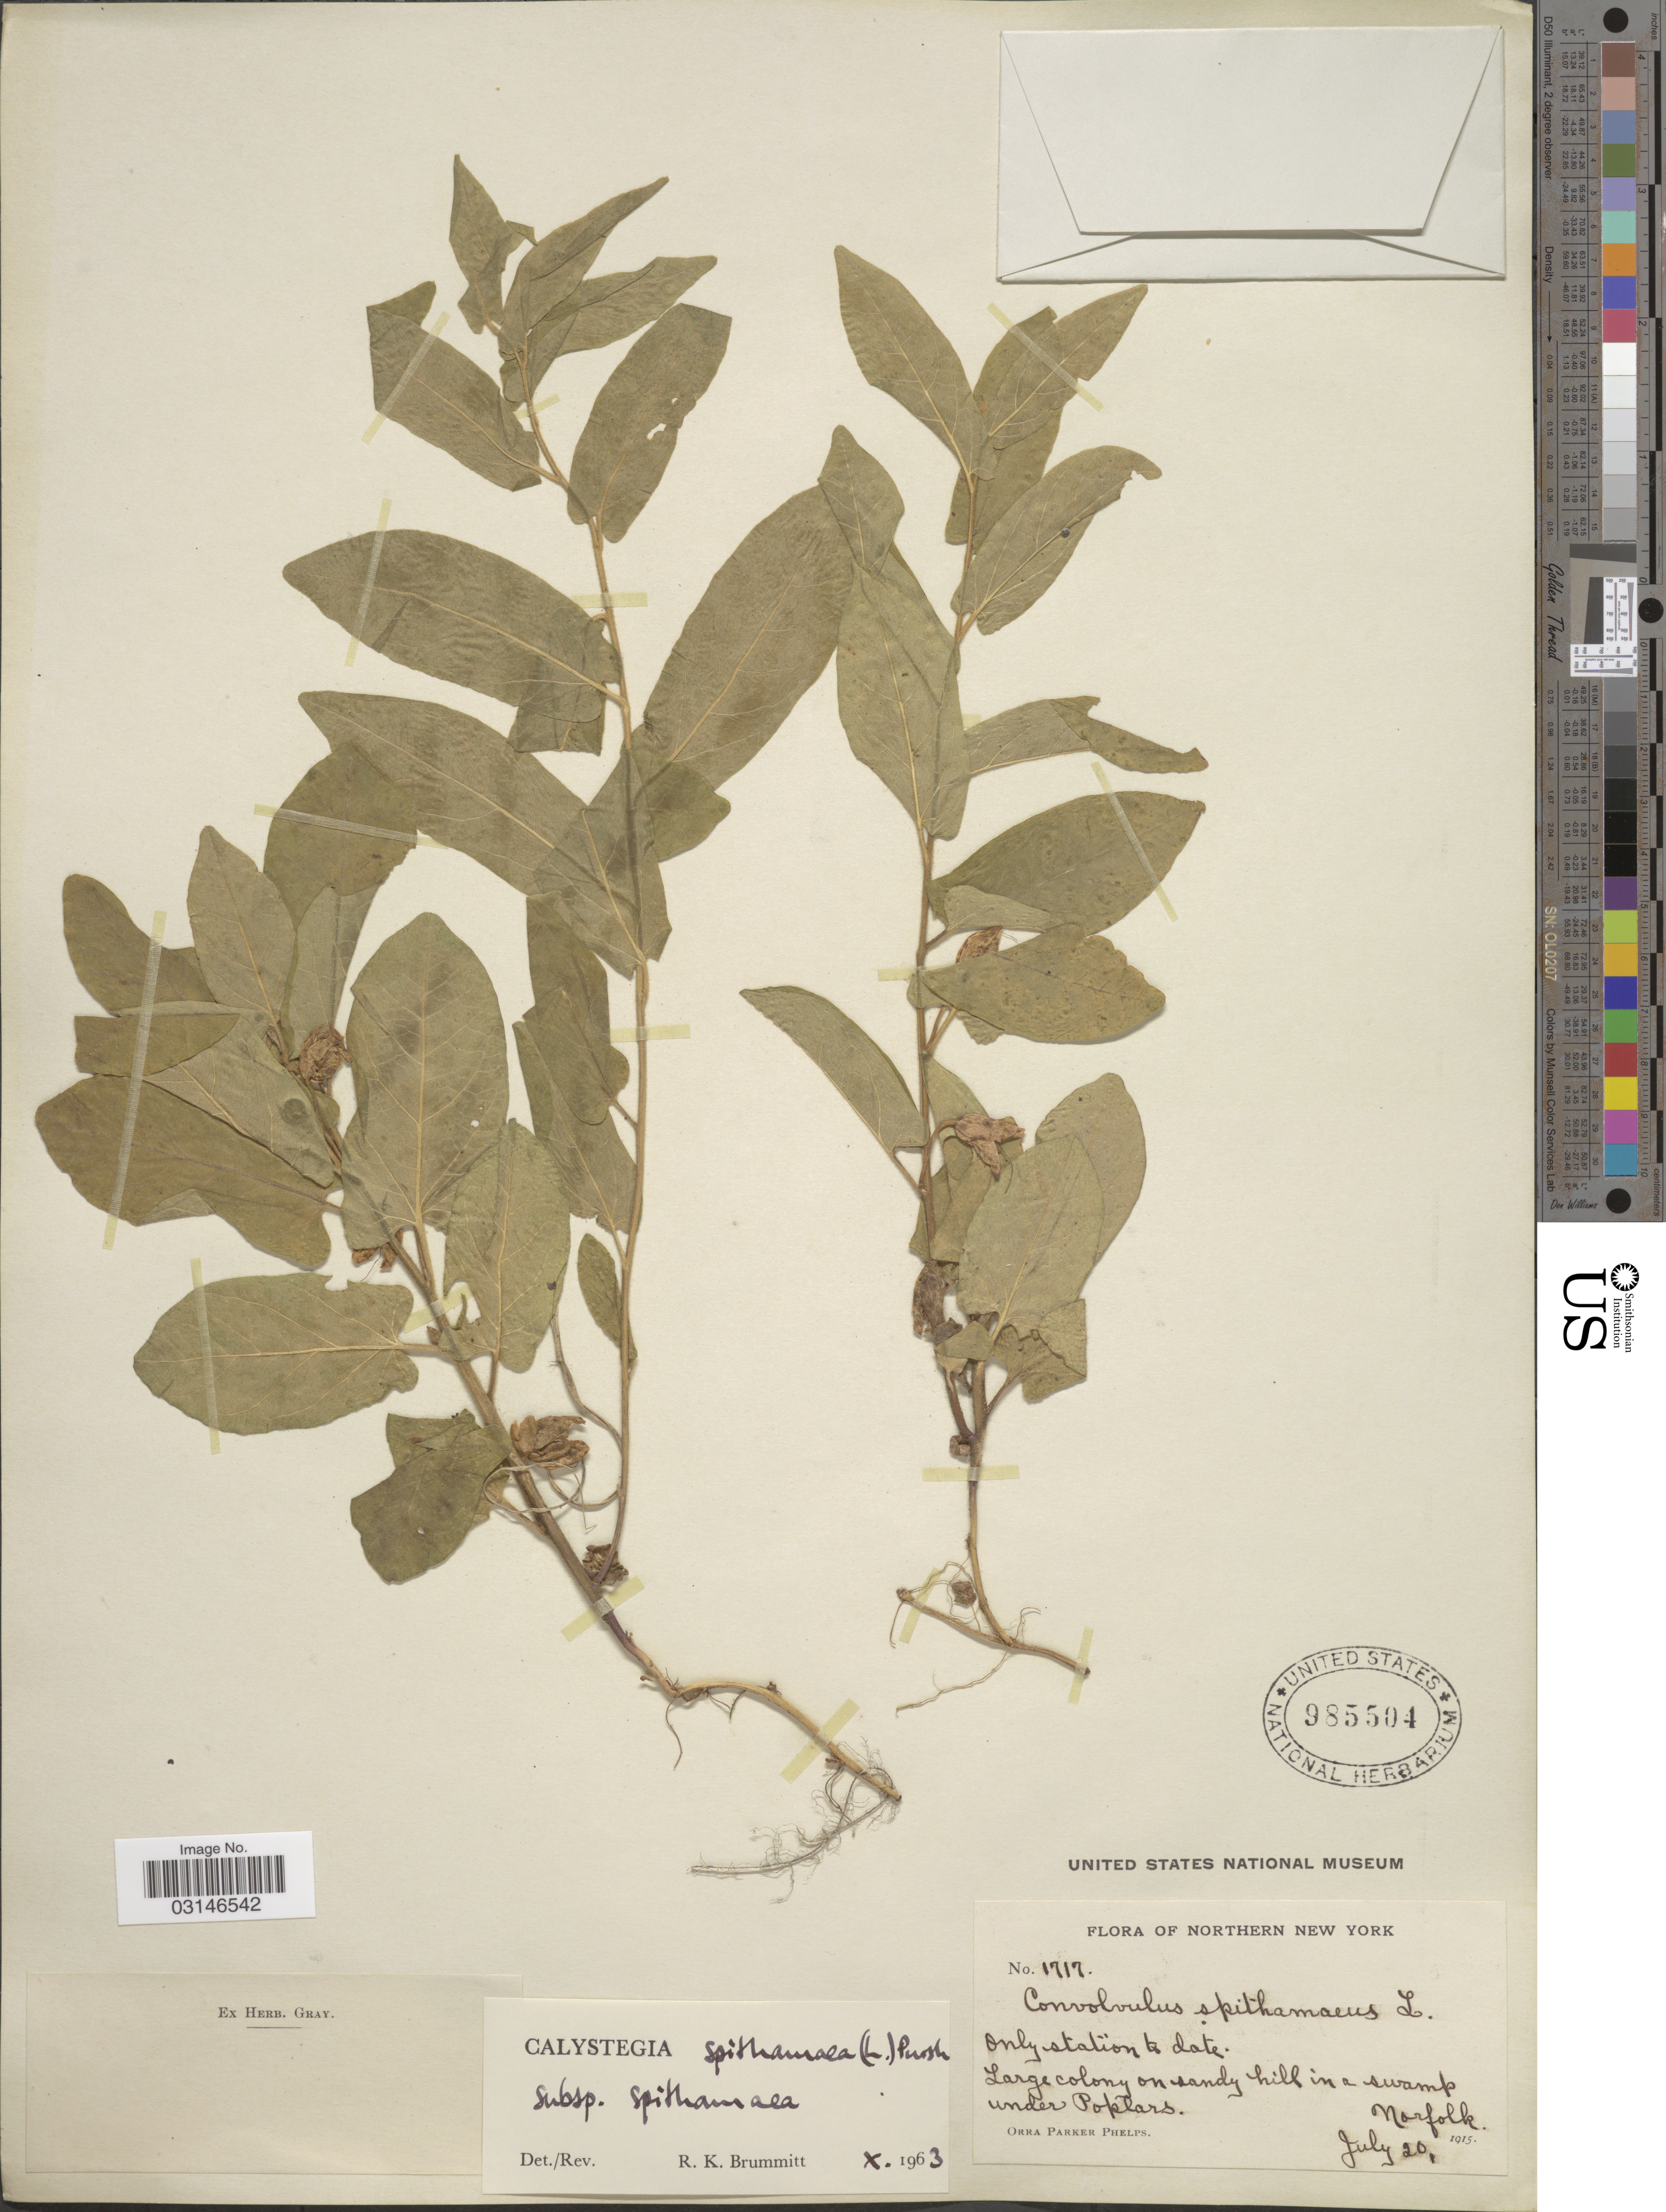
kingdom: Plantae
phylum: Tracheophyta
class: Magnoliopsida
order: Solanales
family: Convolvulaceae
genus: Calystegia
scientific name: Calystegia spithamaea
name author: (L.) Pursh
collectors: O. P. Phelps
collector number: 1717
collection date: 1915-07-20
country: United States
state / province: New York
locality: Northern New York, Large colony on sandy hill in a swamp under Poplars, Norfolk.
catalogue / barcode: US 985504